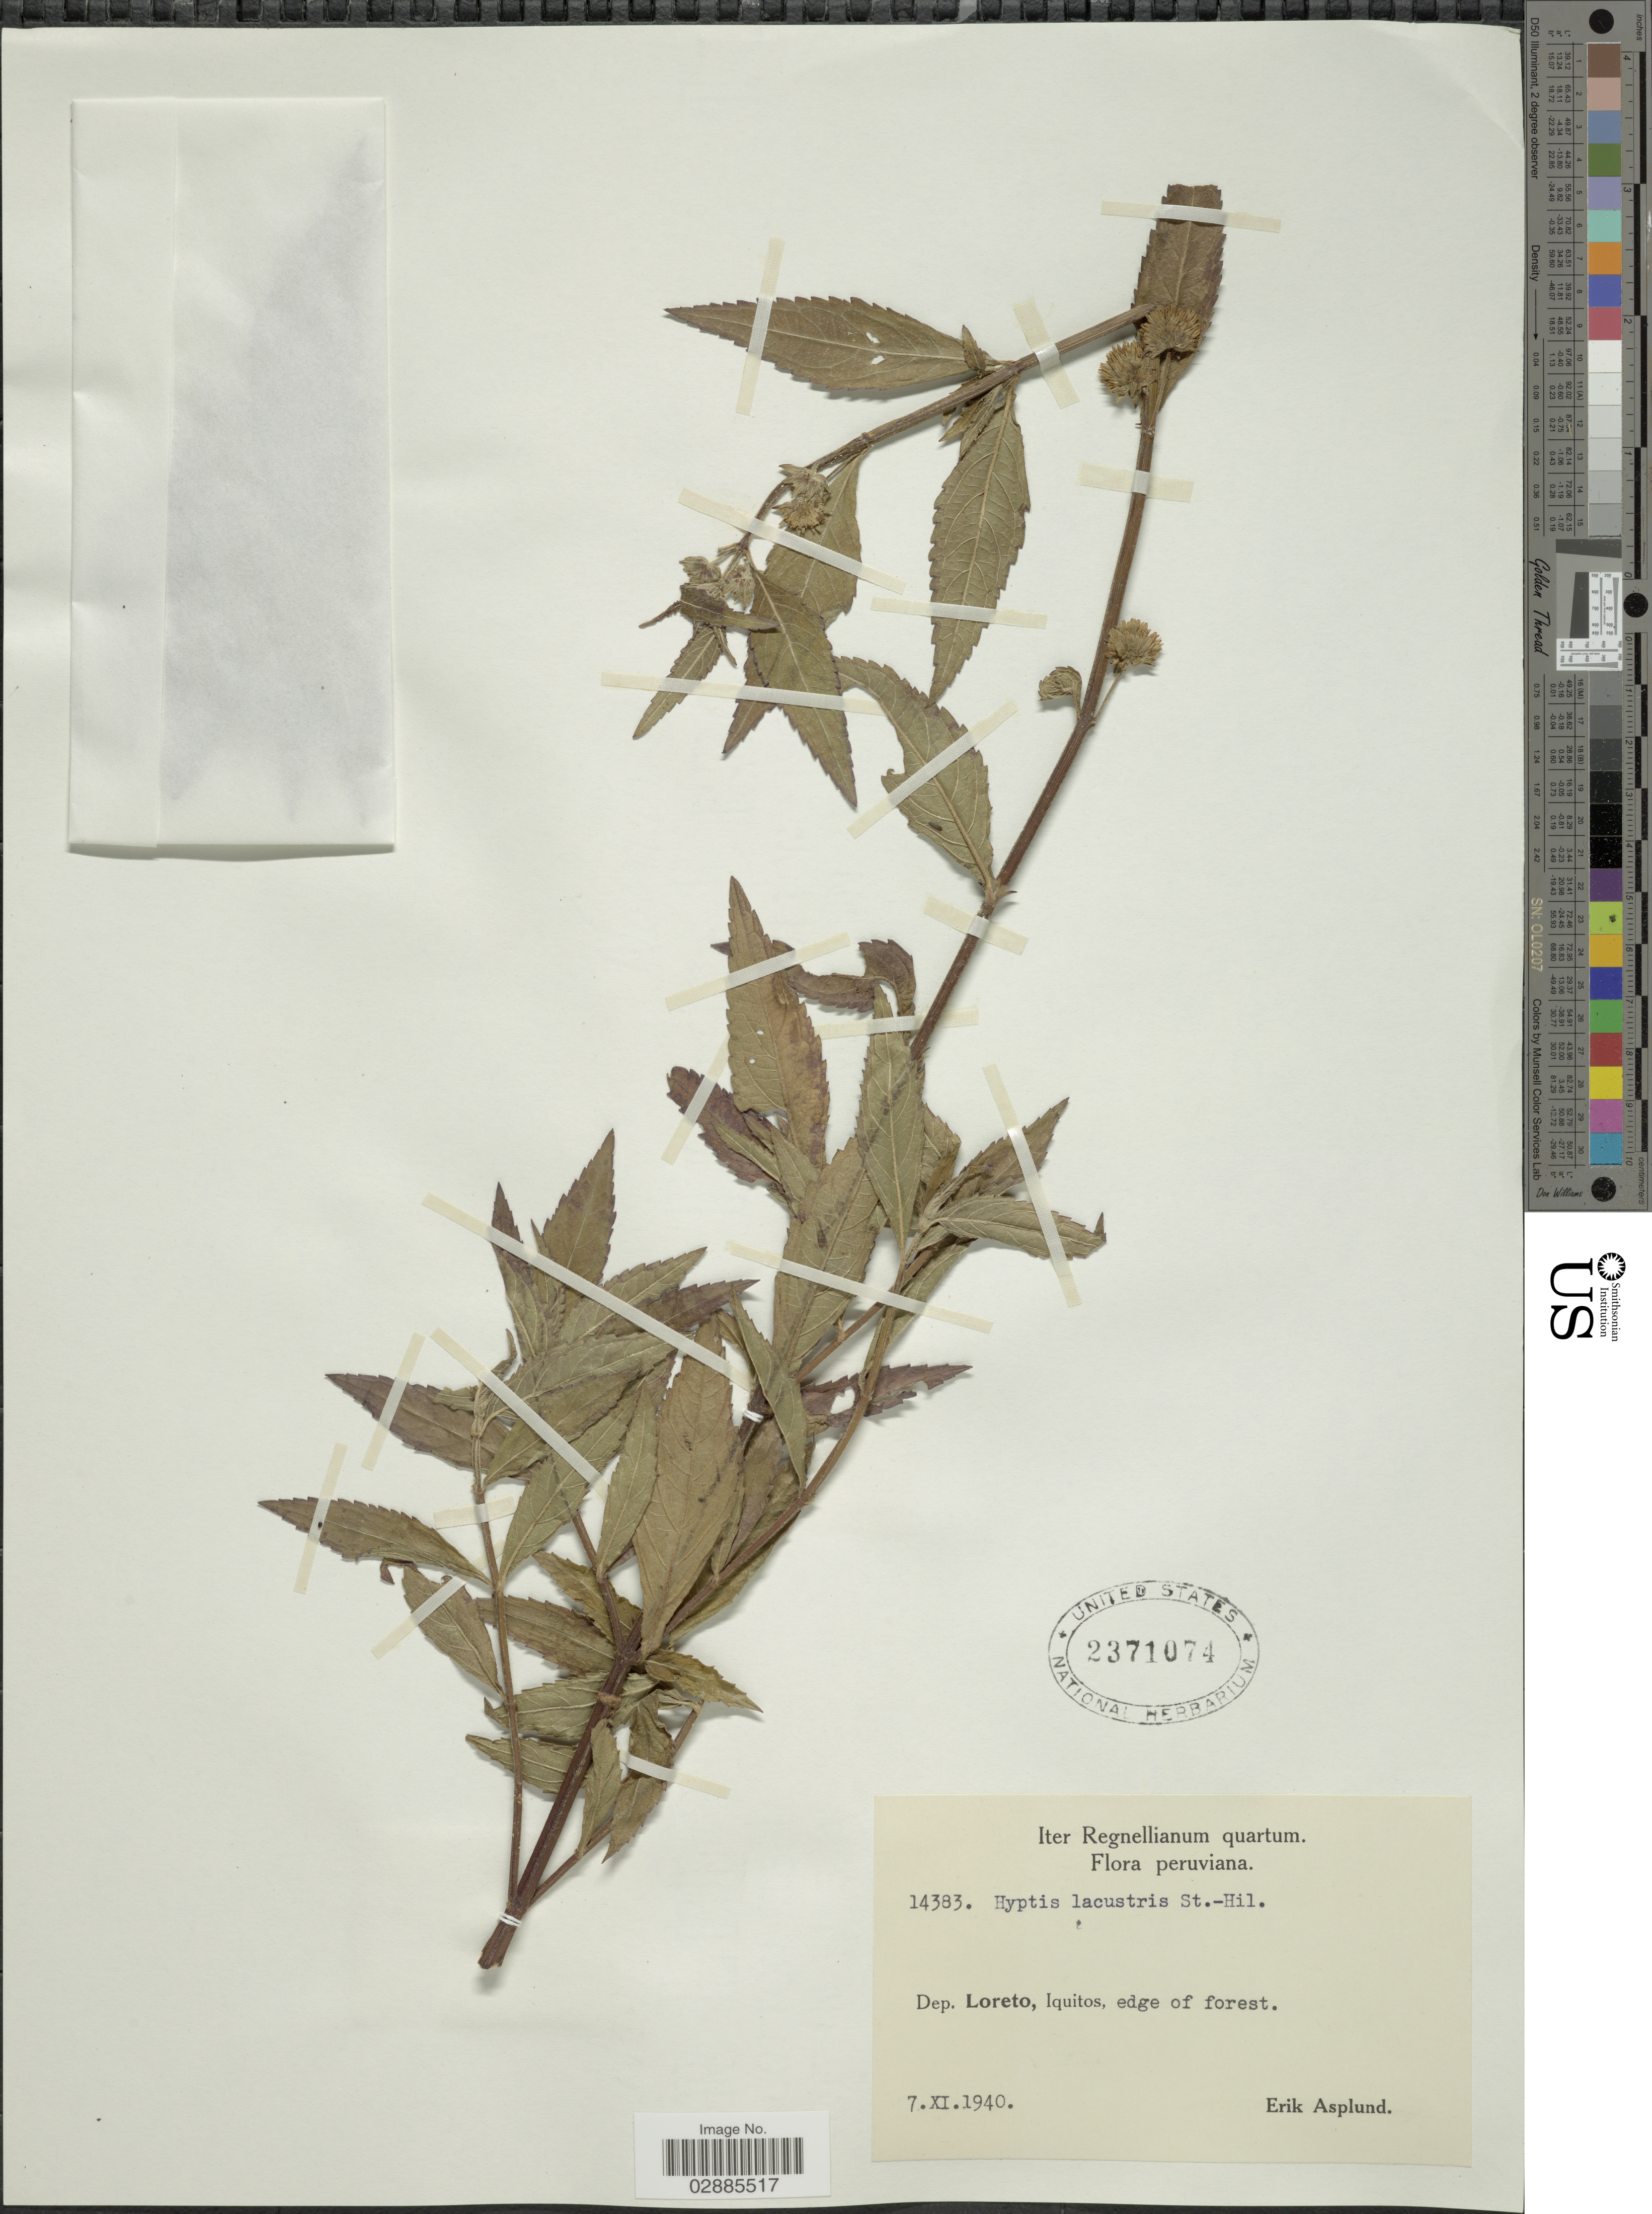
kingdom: Plantae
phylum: Tracheophyta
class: Magnoliopsida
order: Lamiales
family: Lamiaceae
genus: Hyptis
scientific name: Hyptis lacustris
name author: A. St.-Hil. ex Benth.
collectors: E. Asplund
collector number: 14383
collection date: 1940-11-07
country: Peru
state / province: Loreto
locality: Dep. Loreto, Iquitos, edge of forest.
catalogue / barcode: US 2371074